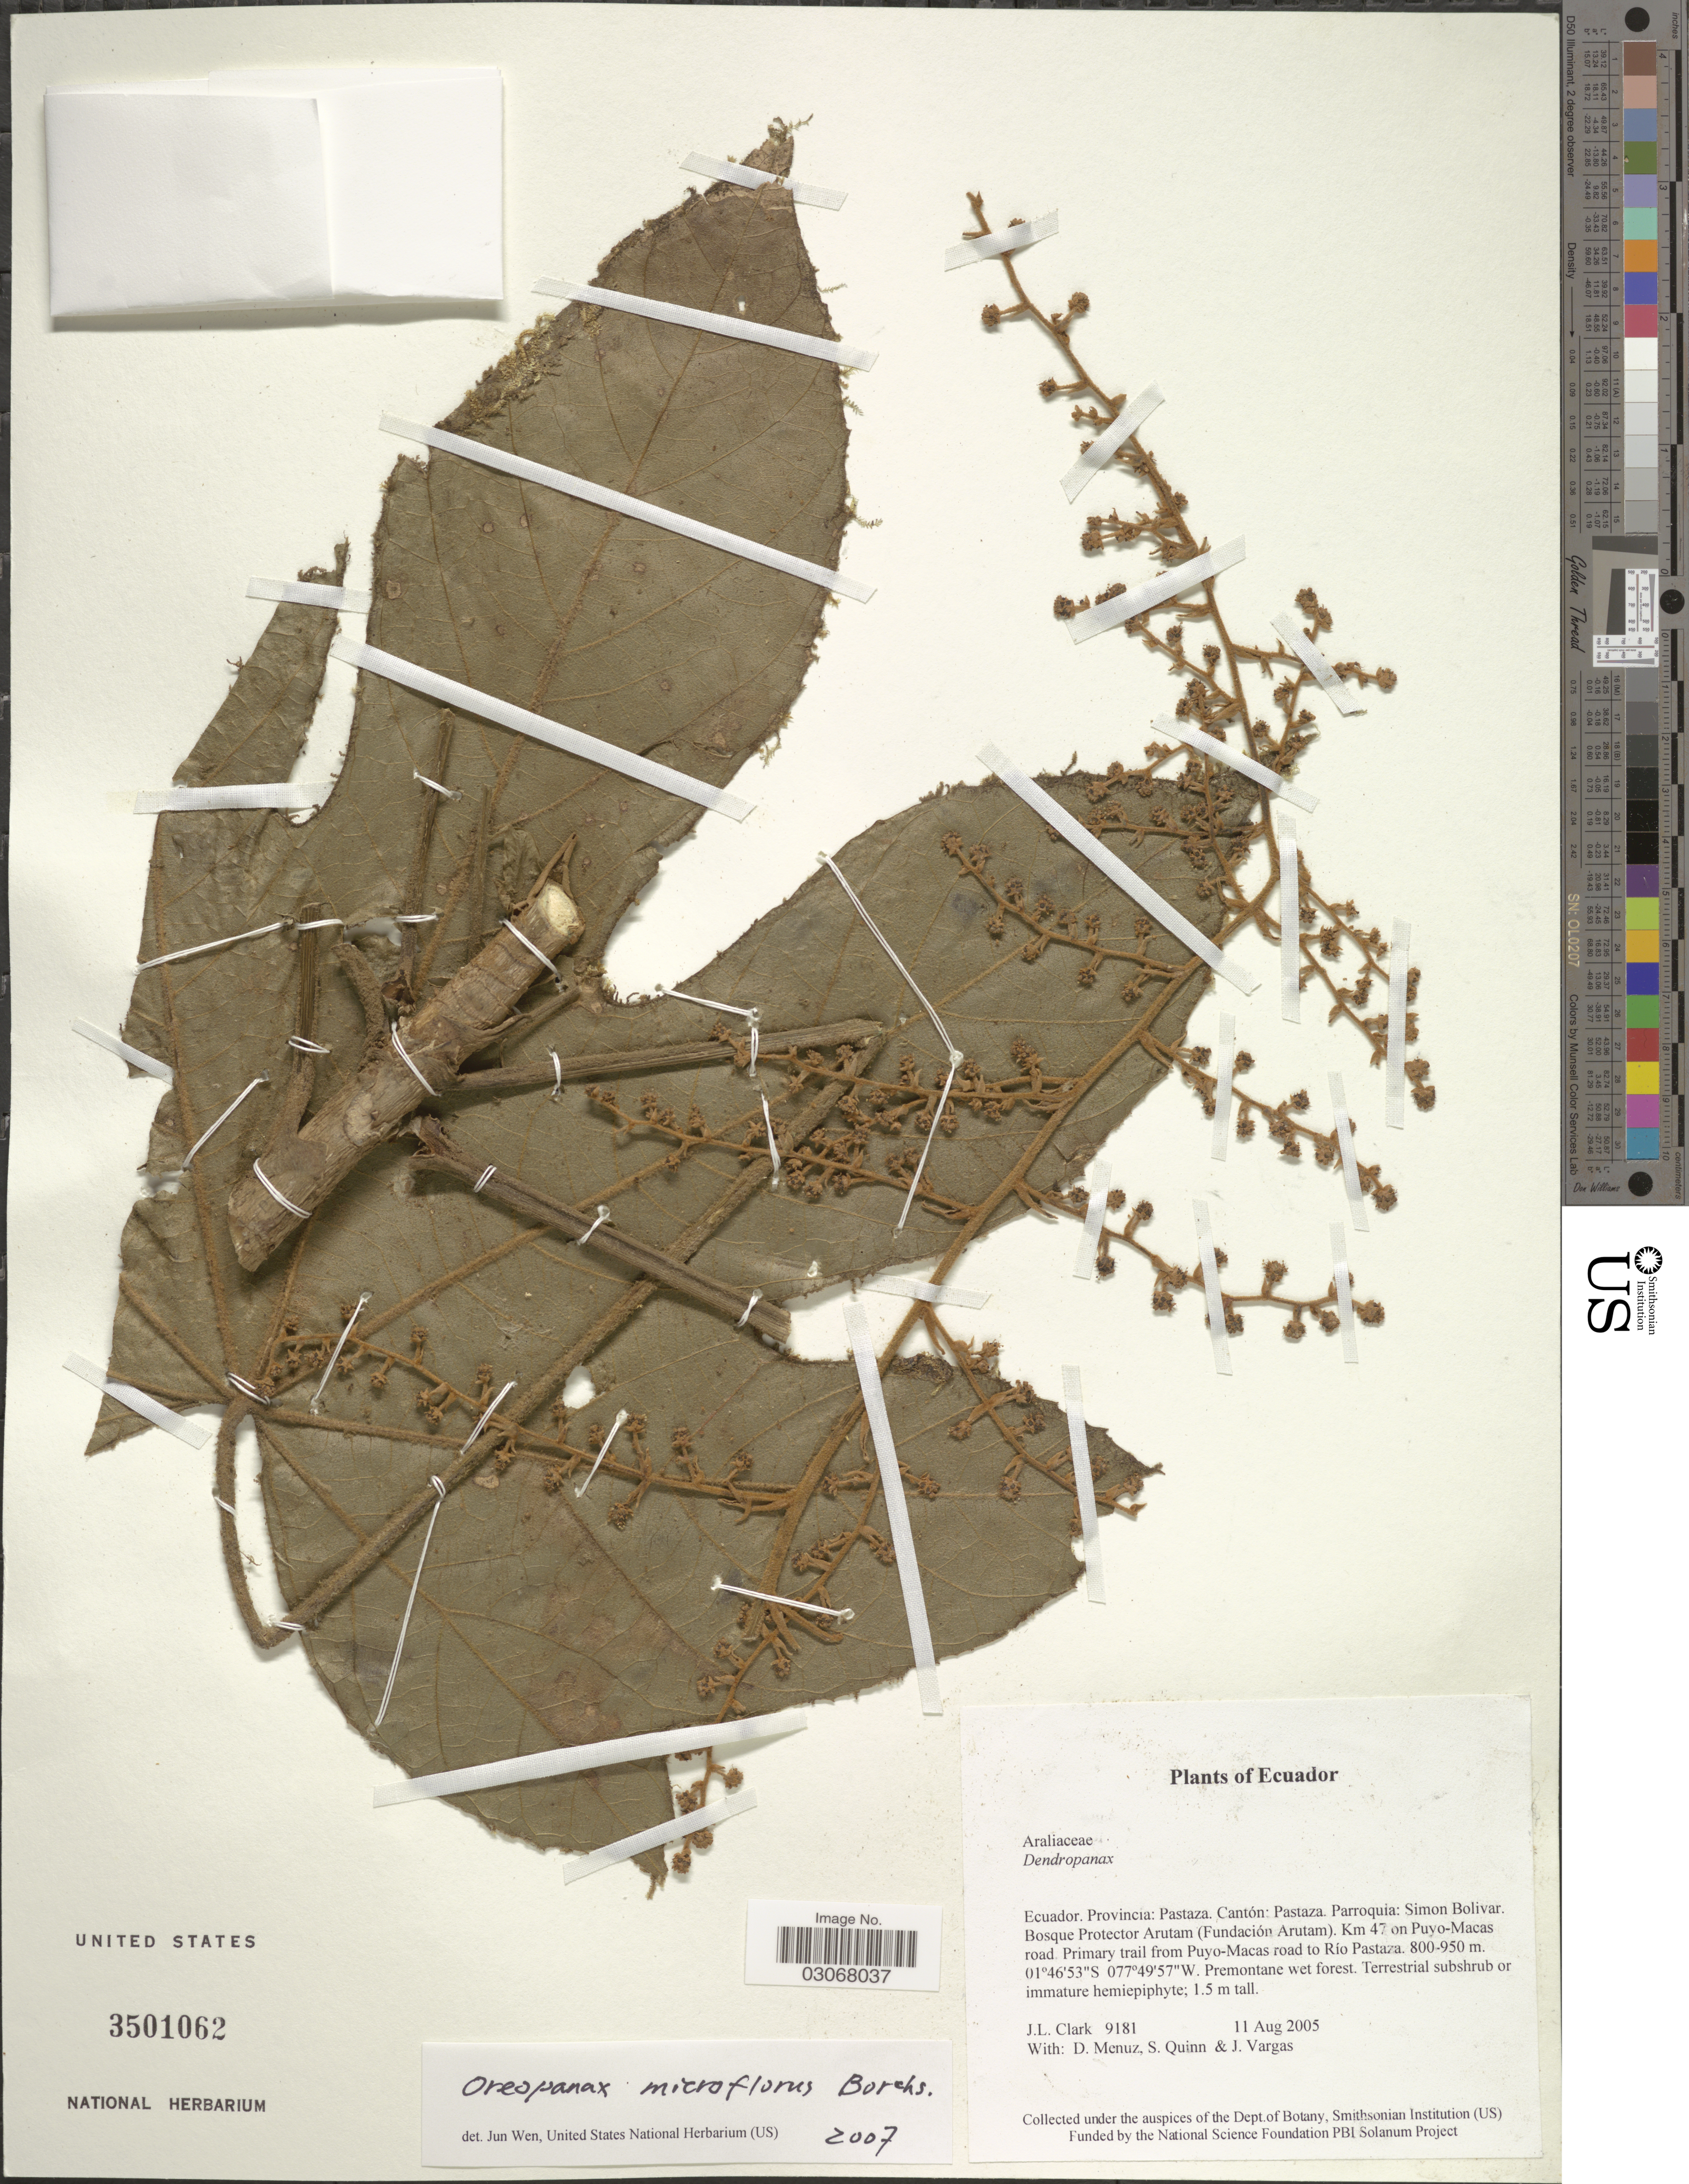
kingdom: Plantae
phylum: Tracheophyta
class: Magnoliopsida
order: Apiales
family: Araliaceae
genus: Oreopanax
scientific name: Oreopanax microflorus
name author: Borchs.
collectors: J. L. Clark, D. Menuz, S. Quinn & J. Vargas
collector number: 9181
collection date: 2005-08-11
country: Ecuador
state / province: Pastaza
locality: Provincia: Pastaza. Cantón: Pastaza. Parroquia: Simon Bolivar. Bosque Protector Arutam (Fundación Arutam). Km 47 on Puyo-Macas road. Primary trail from Puyo-Macas road to Río Pastaza.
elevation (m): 800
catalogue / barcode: US 3501062